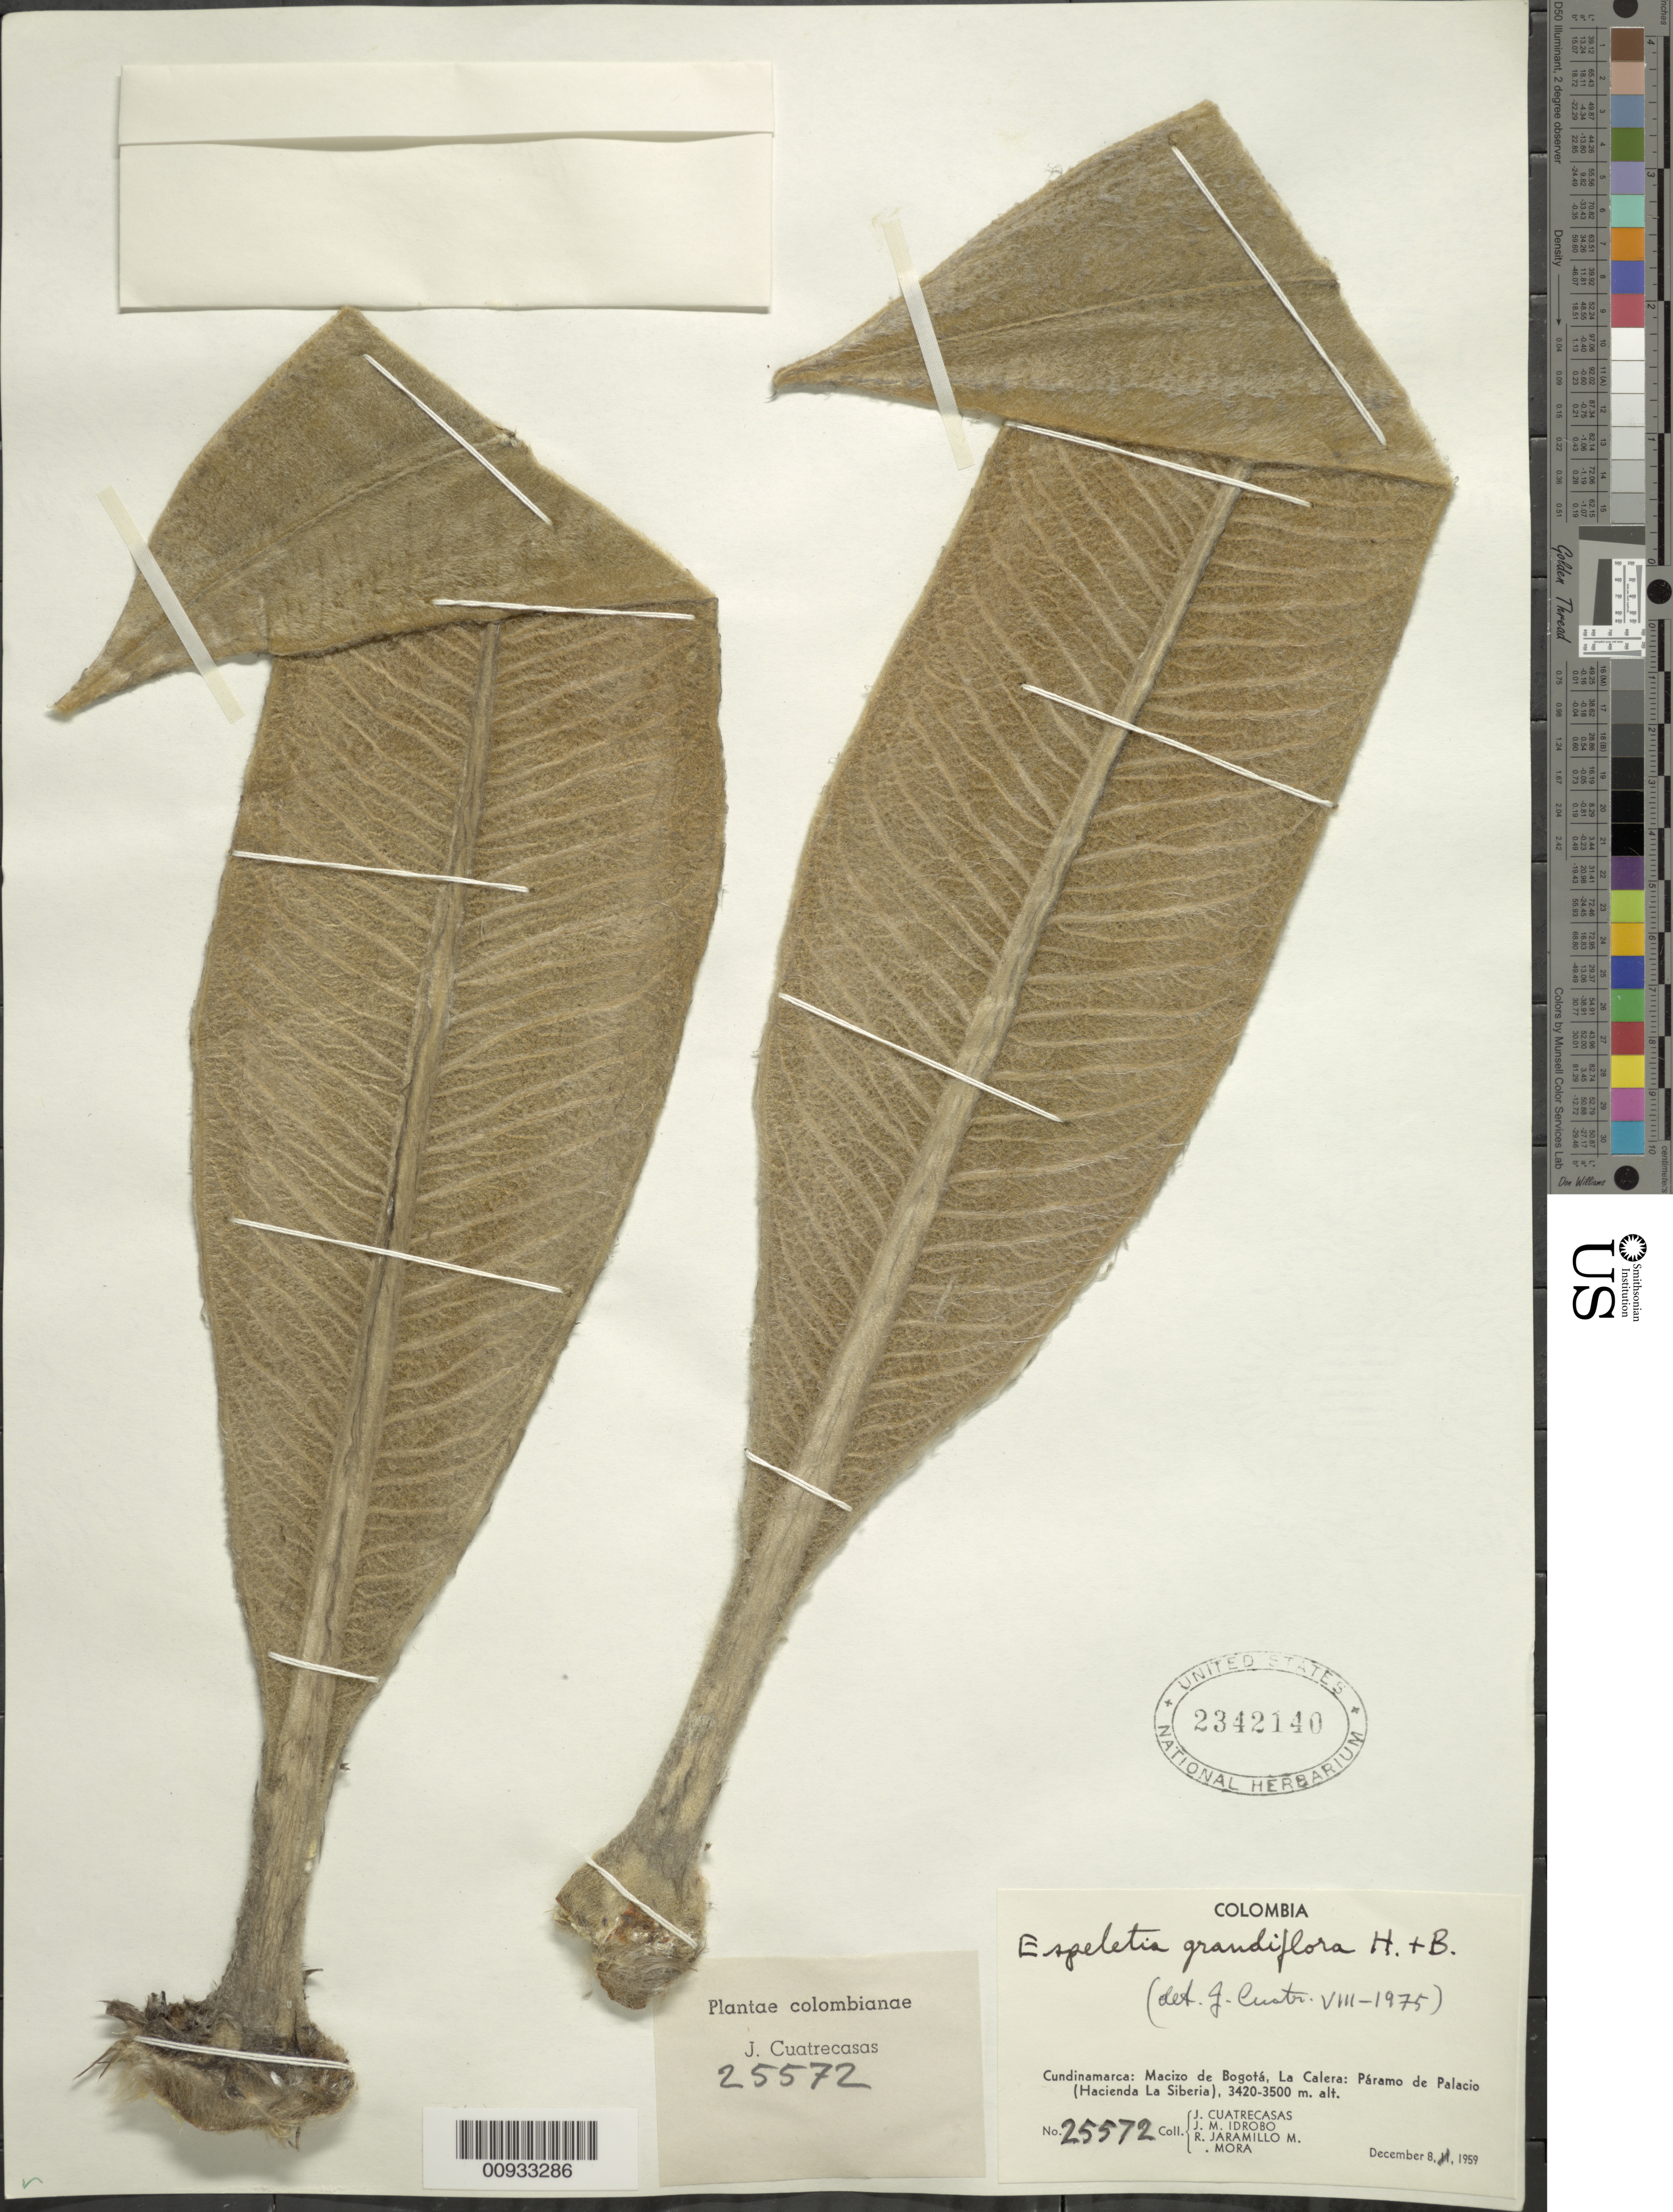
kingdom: Plantae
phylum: Tracheophyta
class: Magnoliopsida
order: Asterales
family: Asteraceae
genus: Espeletia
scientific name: Espeletia grandiflora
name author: Humb. & Bonpl.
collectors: J. Cuatrecasas, J. M. Idrobo, R. Jaramillo M. & Mora, --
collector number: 25572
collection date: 1959-12-08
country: Colombia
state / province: Cundinamarca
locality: Macizo de Bogota, La Calera: Paramo de Palacio (Hacienda La Siberia).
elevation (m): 3420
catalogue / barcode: US 2342140